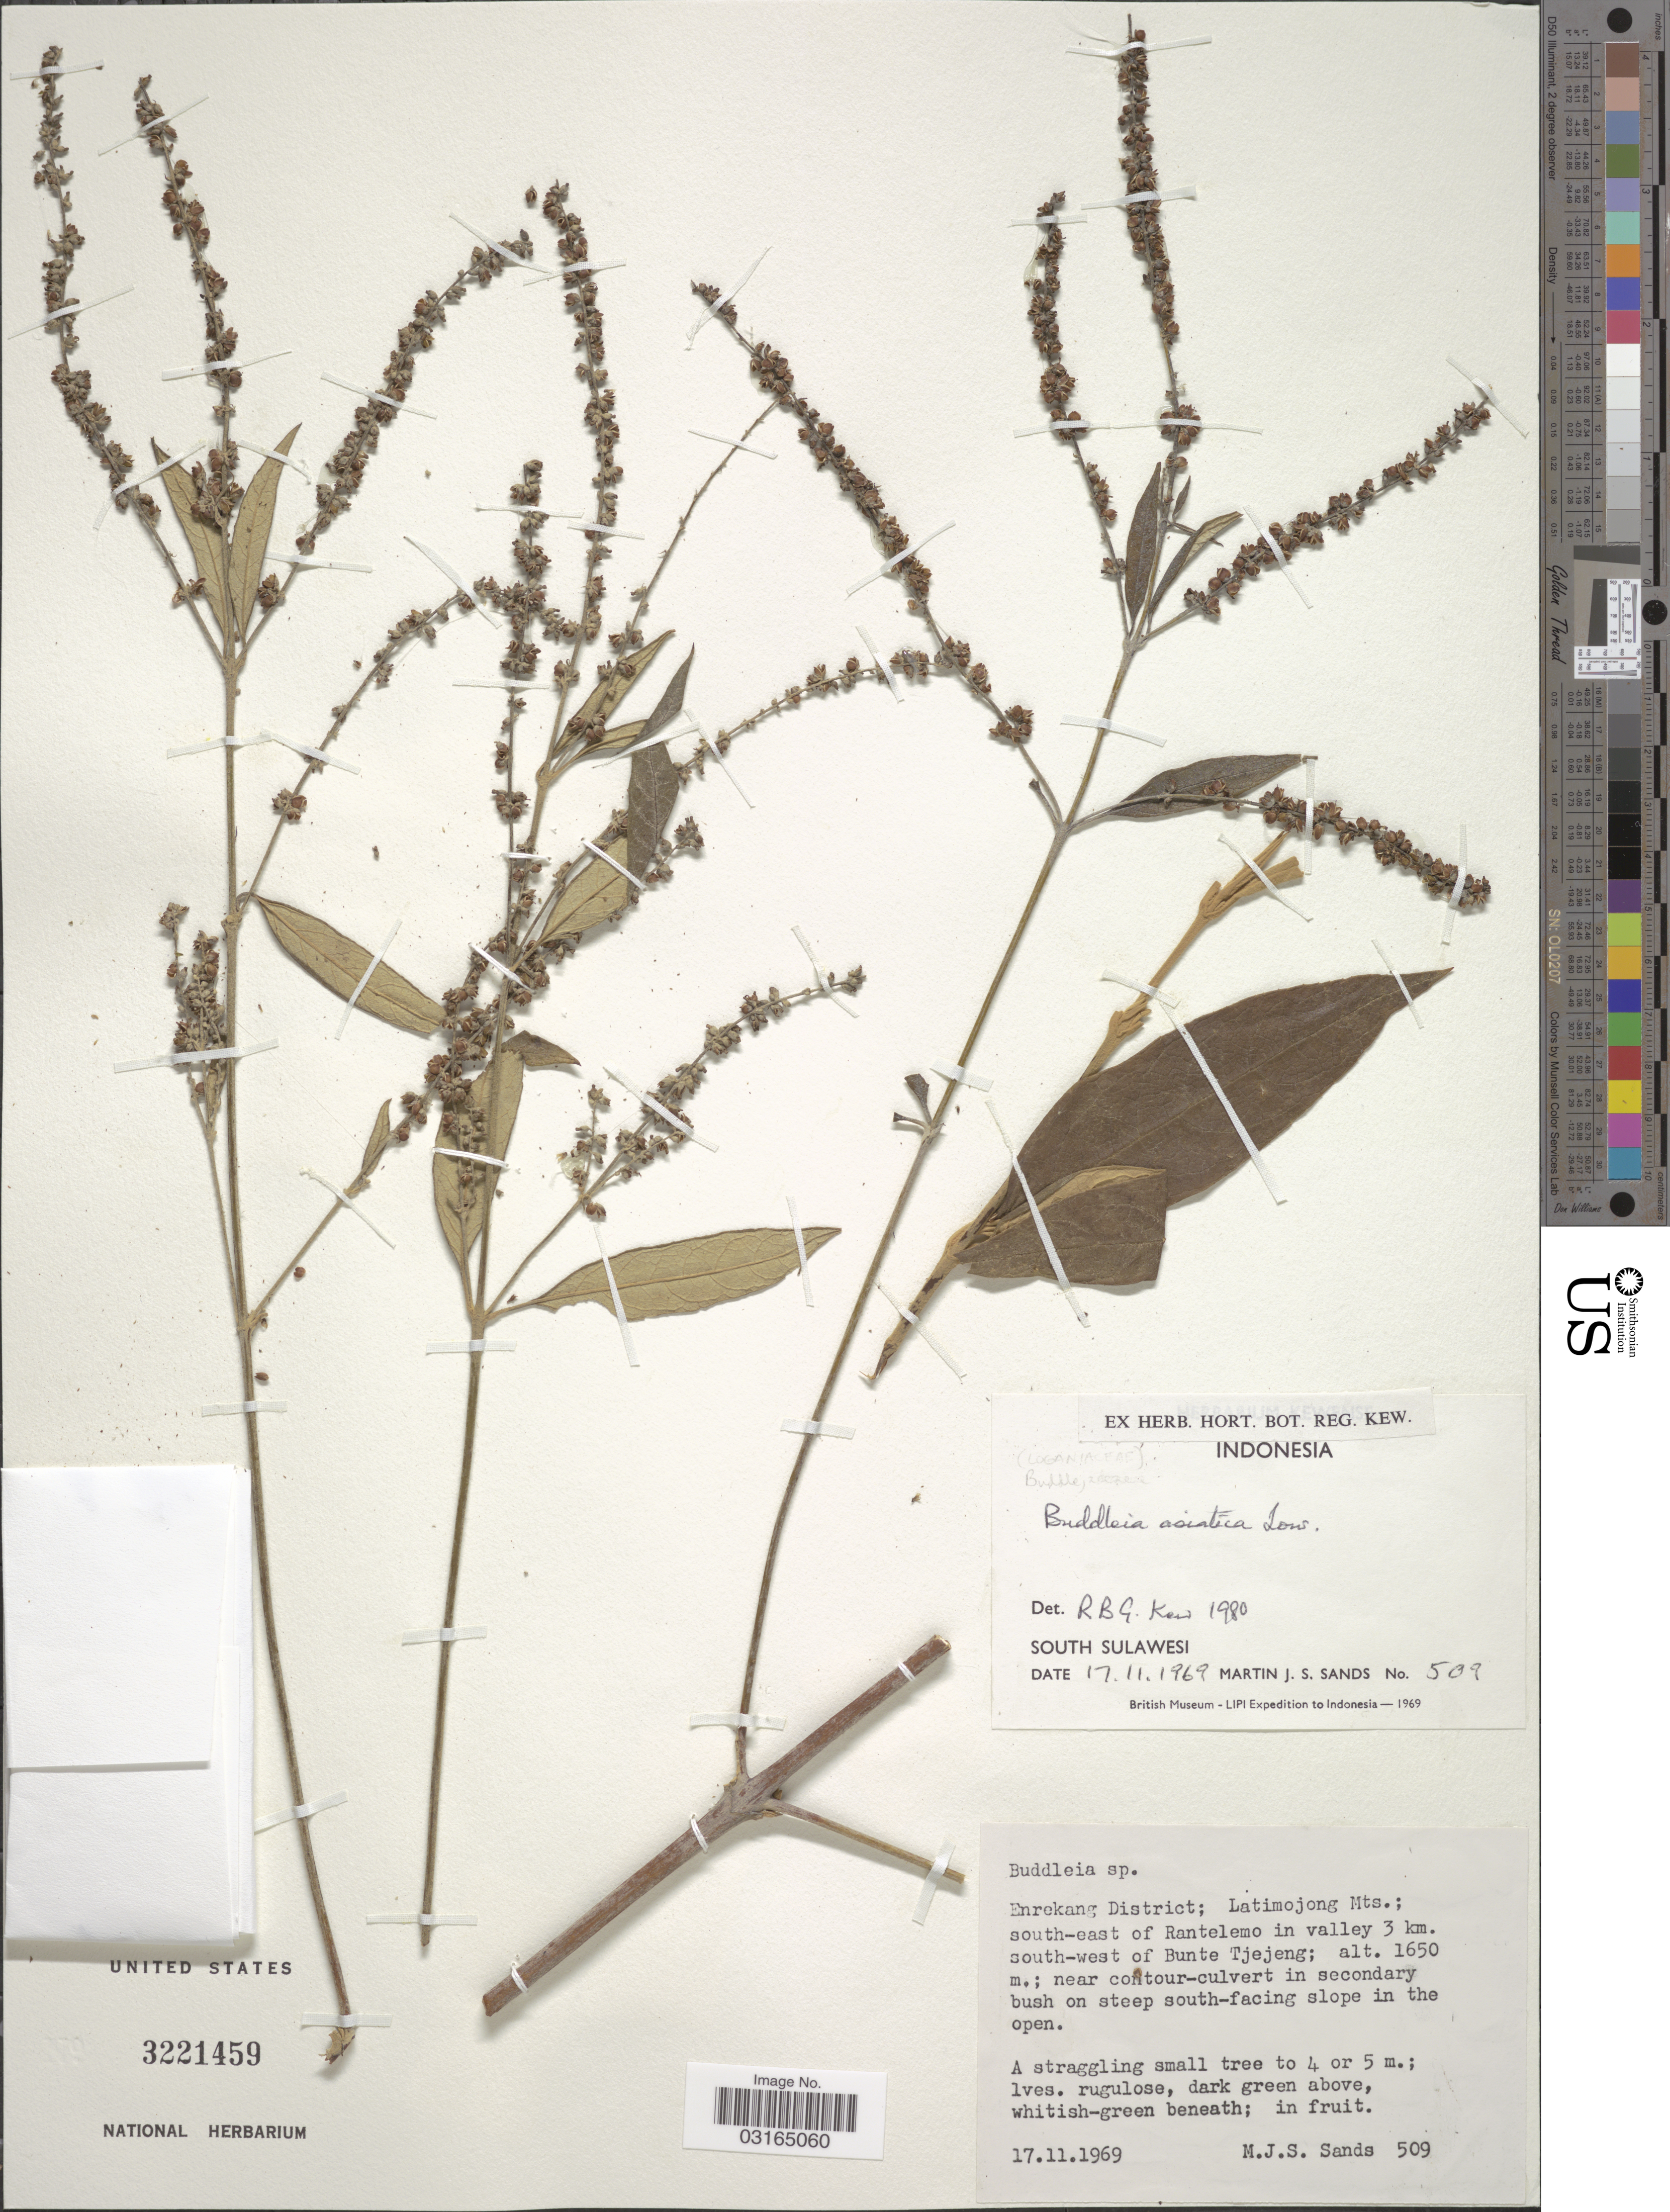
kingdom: Plantae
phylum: Tracheophyta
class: Magnoliopsida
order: Lamiales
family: Scrophulariaceae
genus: Buddleja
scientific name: Buddleja asiatica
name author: Lour.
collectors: M. Sands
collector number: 509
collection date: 1969-11-17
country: Indonesia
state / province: Sulawesi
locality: South Sulawesi. Enrekang District; Latimojong Mts.; south-east of Rantelemo in valley 3 km. south-west of Bunte Tjejeng.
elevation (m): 1650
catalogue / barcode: US 3221459